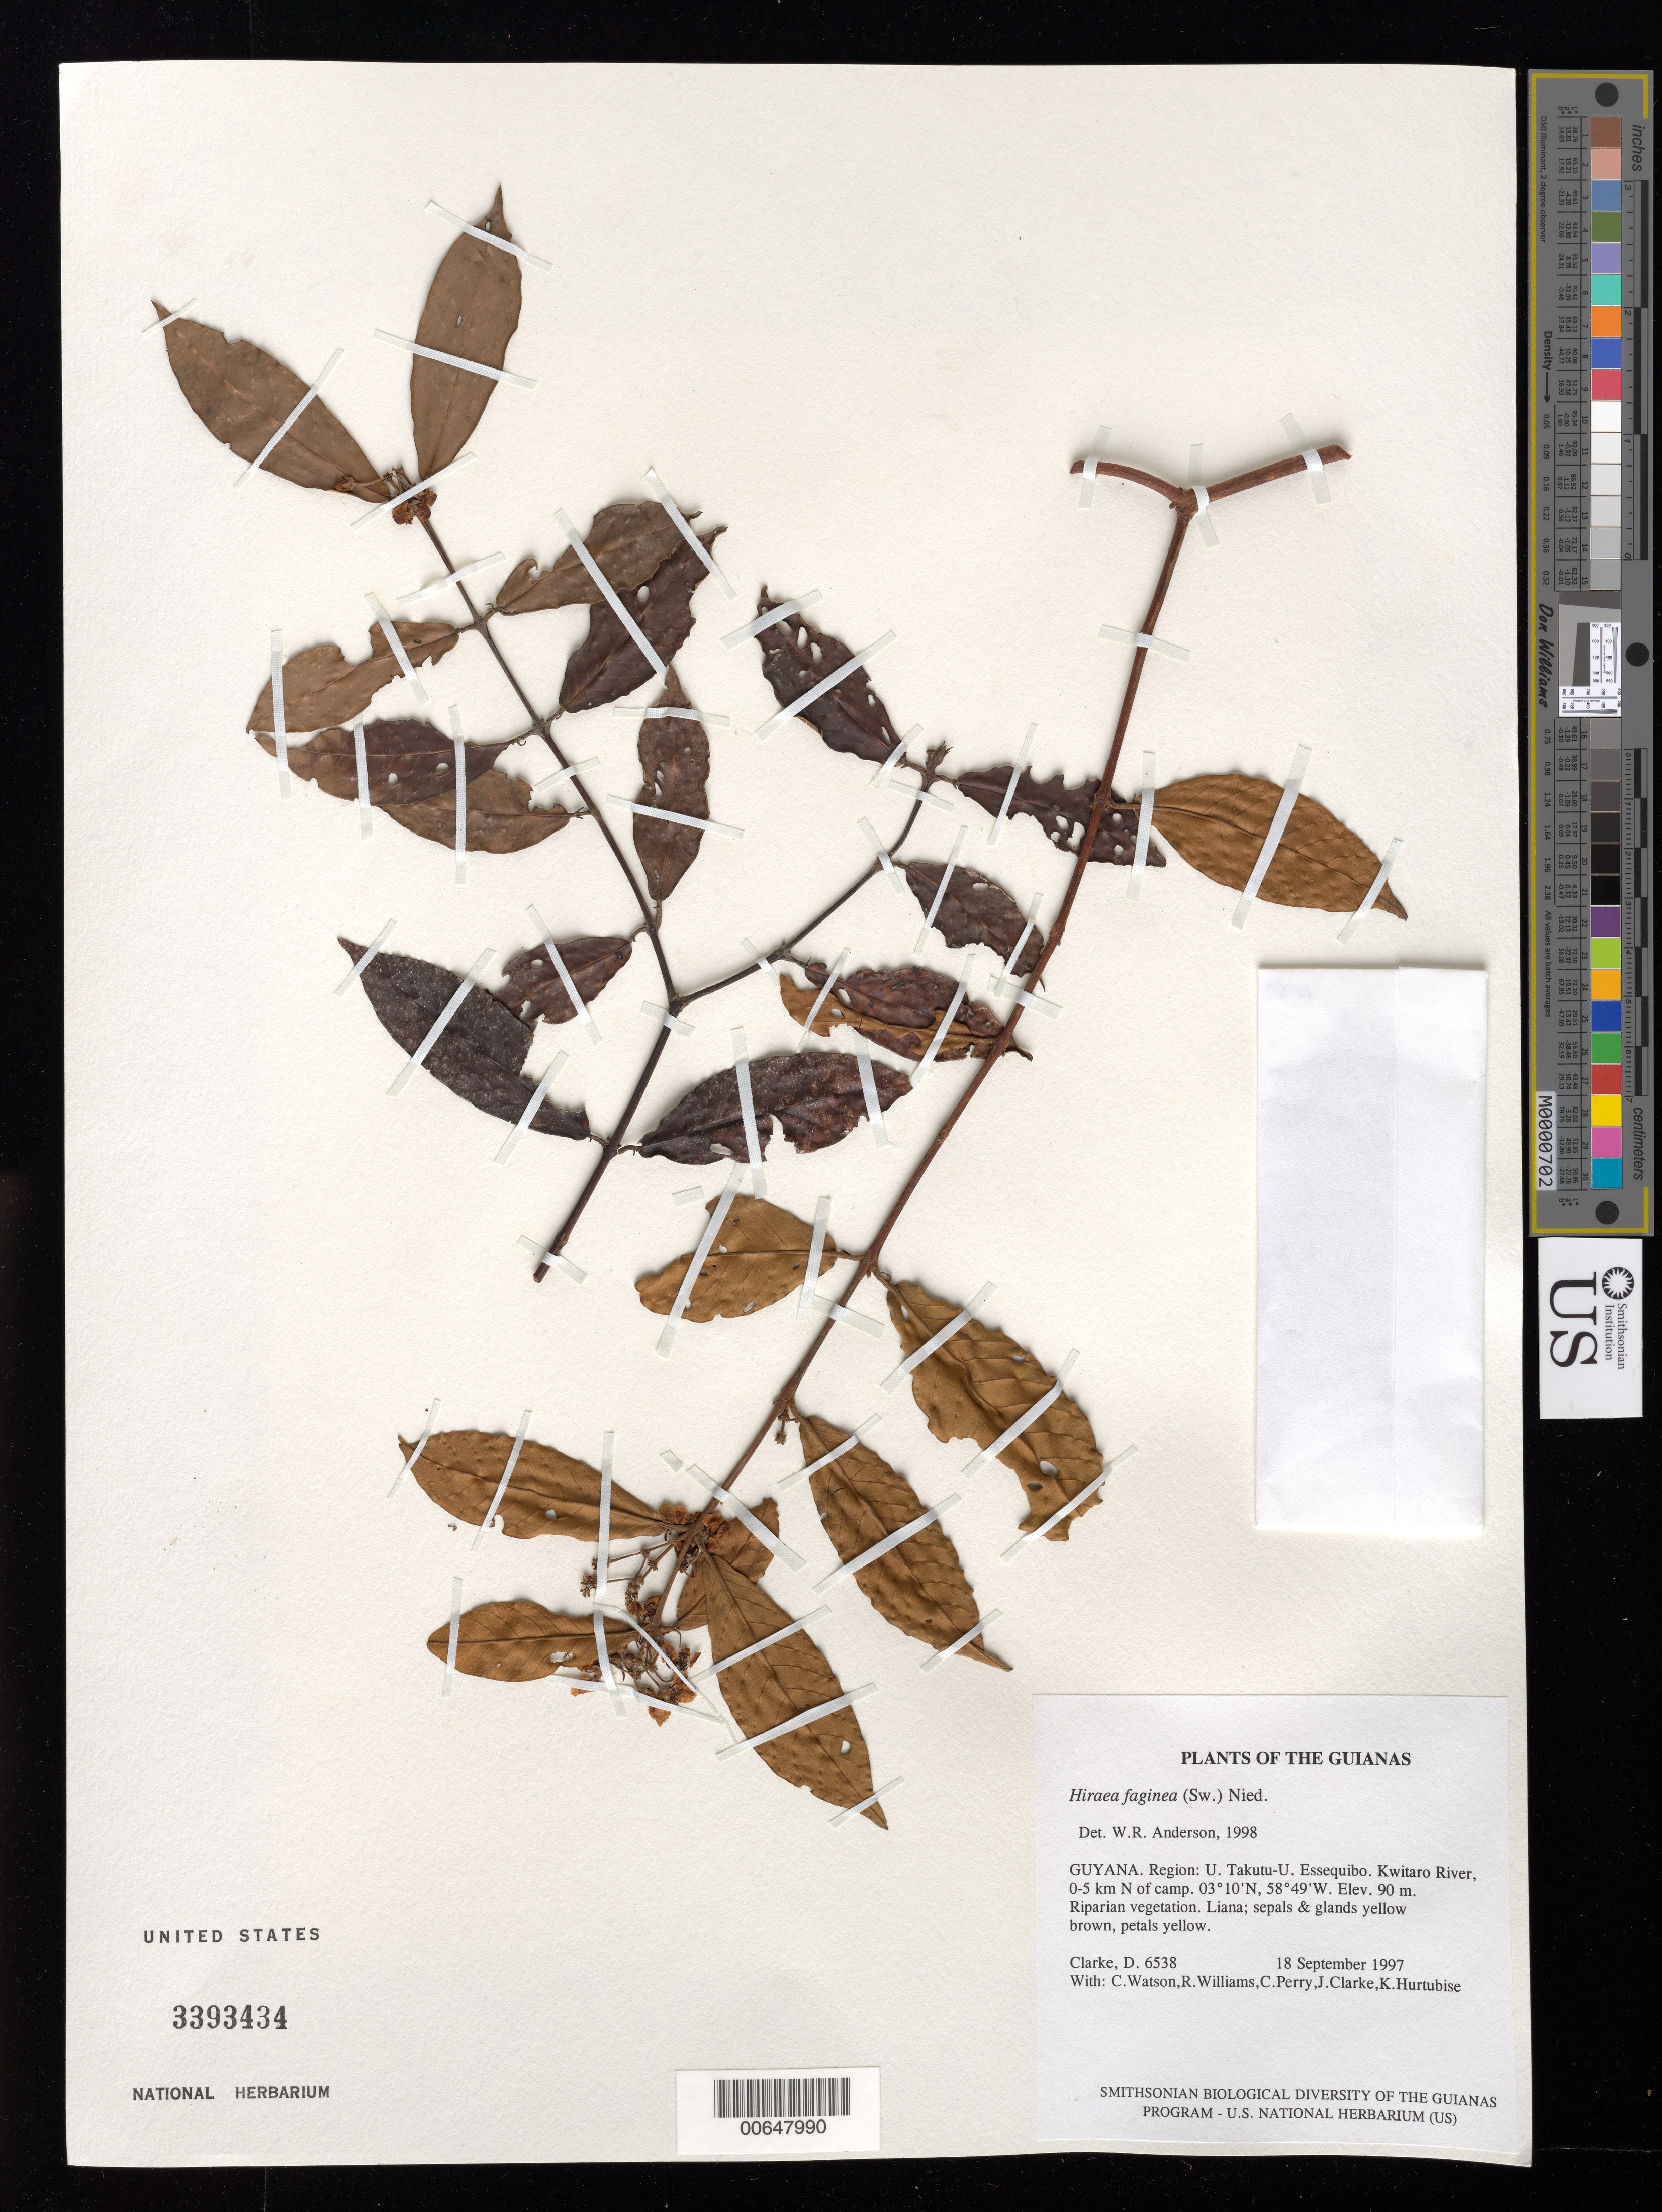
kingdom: Plantae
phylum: Tracheophyta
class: Magnoliopsida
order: Malpighiales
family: Malpighiaceae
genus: Hiraea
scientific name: Hiraea faginea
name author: (Sw.) Nied.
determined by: Anderson, W. R., (MICH), University of Michigan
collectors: H. D. Clarke, C. Watson, R. Williams, C. Perry, J. Clarke & K. Hurtubise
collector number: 6538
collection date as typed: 18 September 1997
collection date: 1997-09-18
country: Guyana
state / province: U. Takutu-U. Essequibo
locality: Kwitaro River, 0-5 km N of camp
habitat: Riparian vegetation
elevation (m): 90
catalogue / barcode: US 3393434